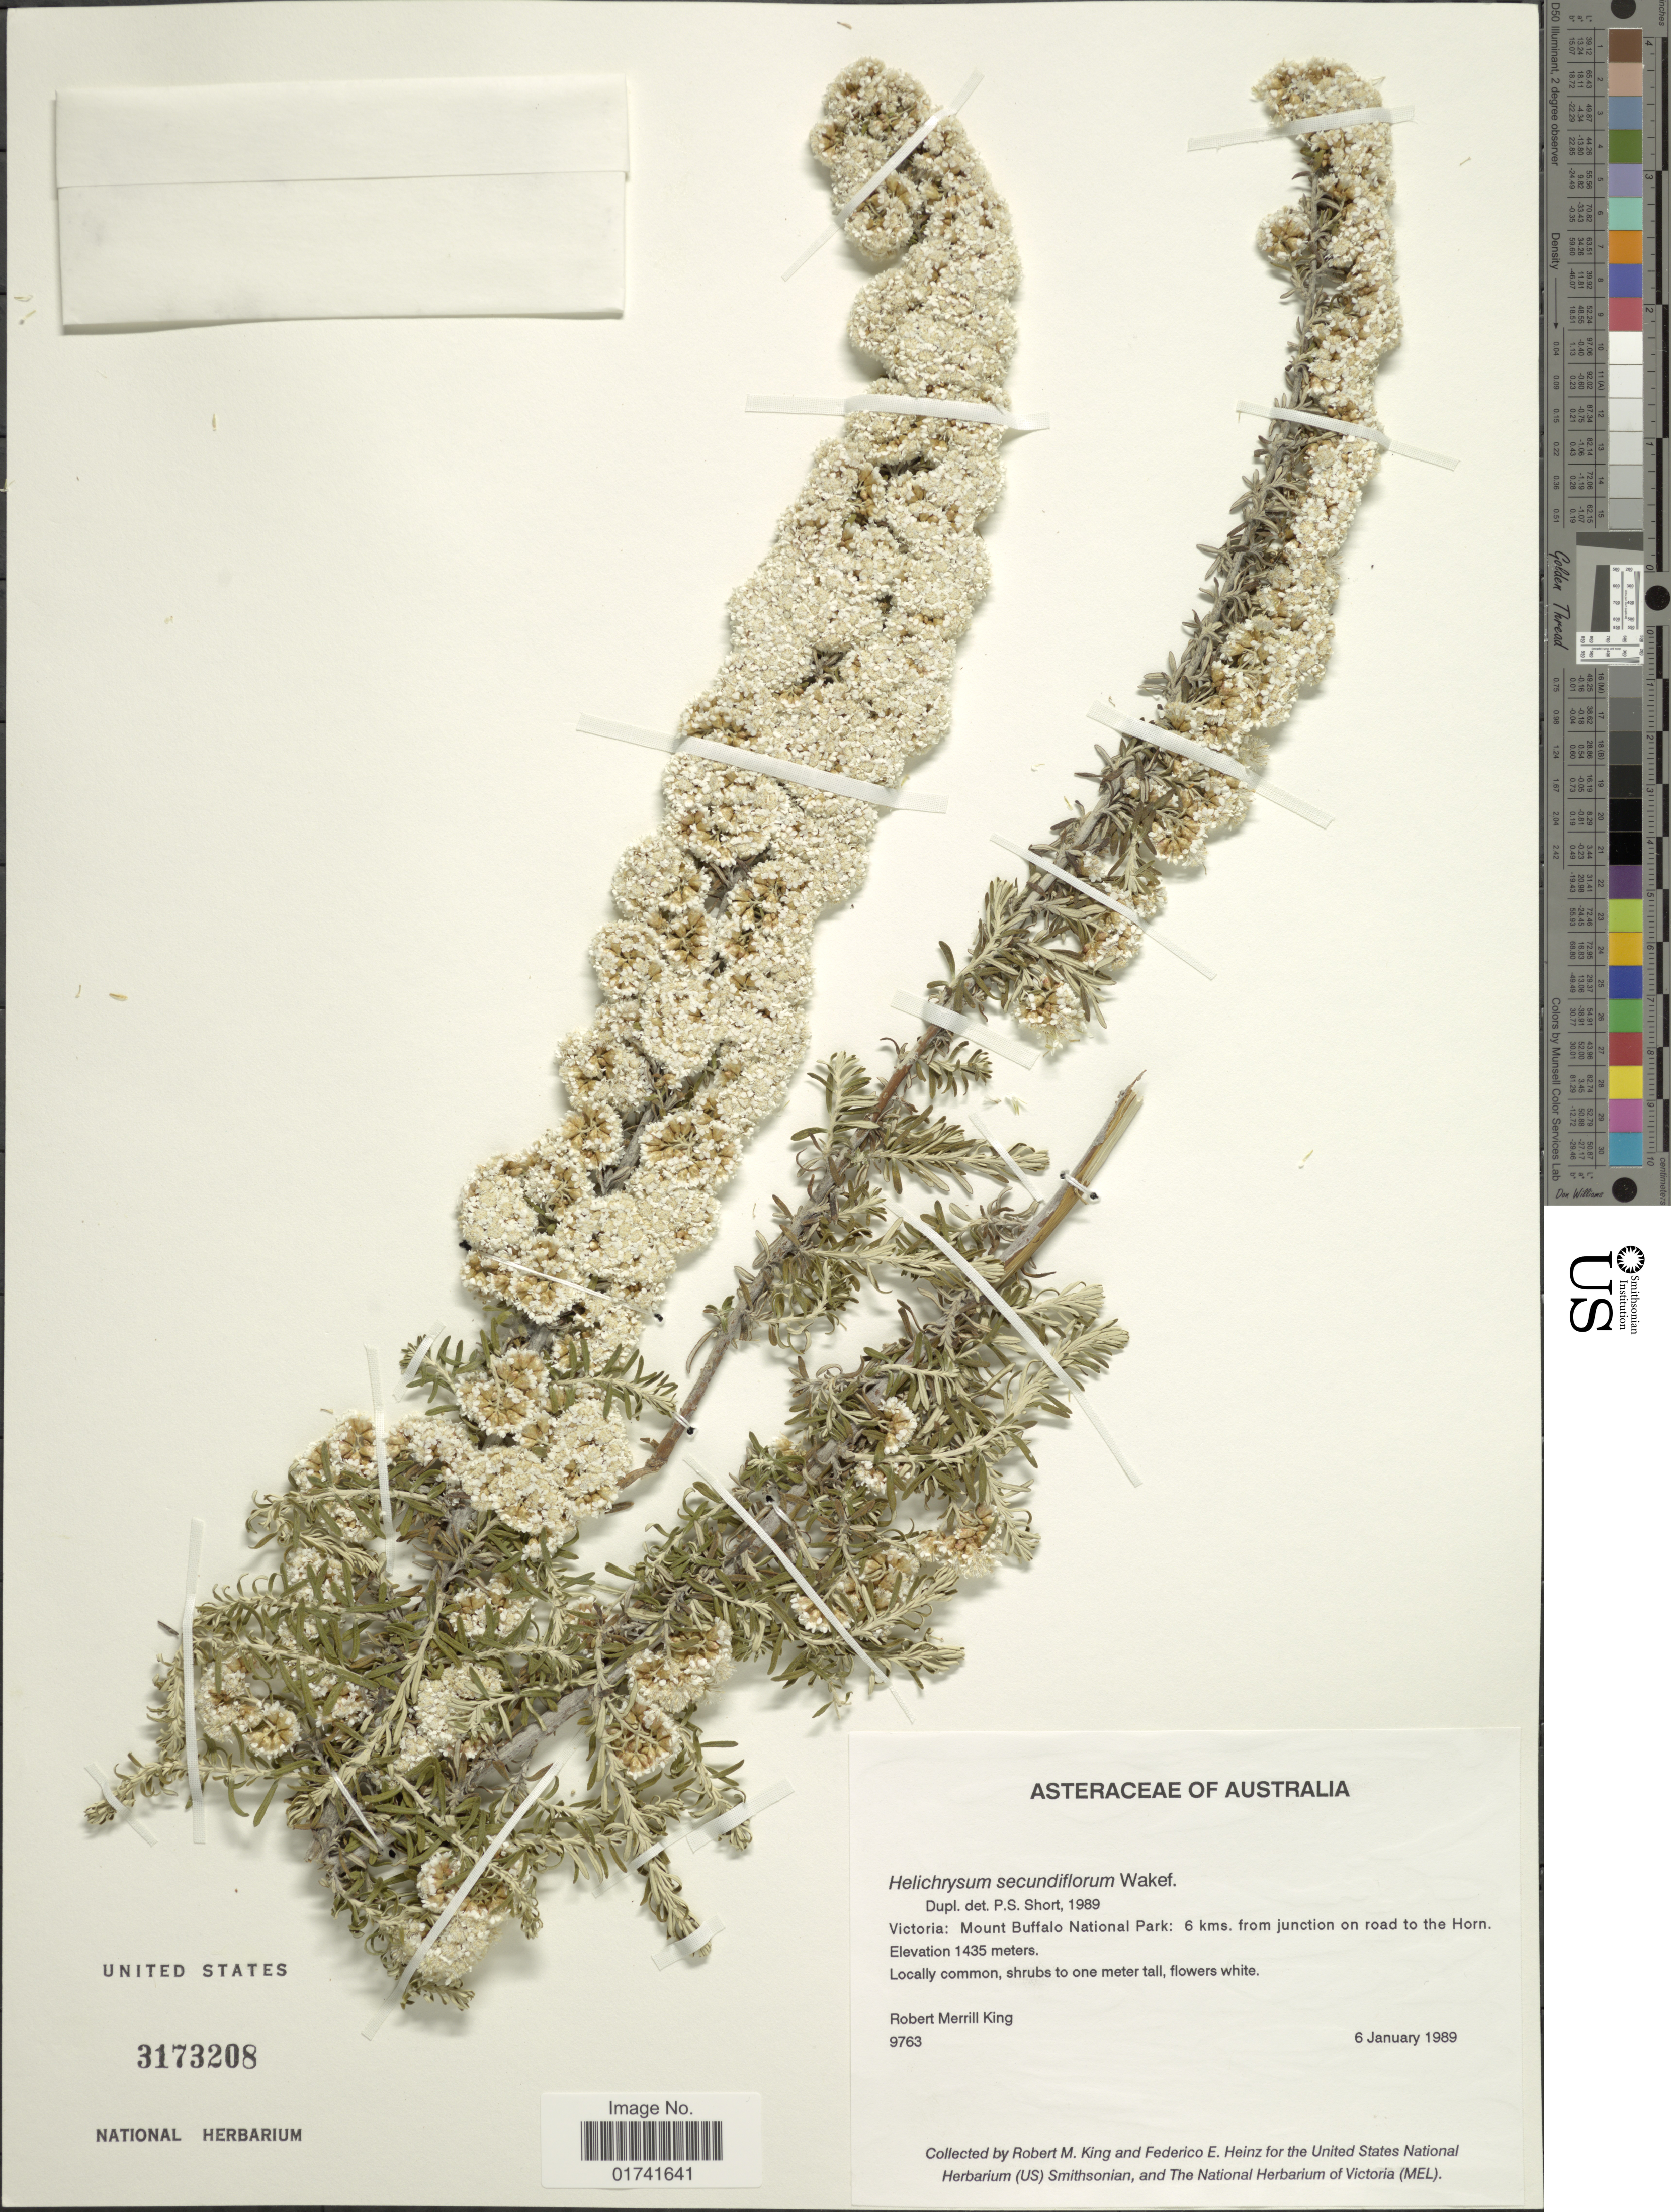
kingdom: Plantae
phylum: Tracheophyta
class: Magnoliopsida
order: Asterales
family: Asteraceae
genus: Ozothamnus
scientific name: Ozothamnus secundiflorus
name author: (N.A. Wakef.) C. Jeffrey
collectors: R. M. King & F. Heinz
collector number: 9763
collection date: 1989-01-06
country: Australia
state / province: Victoria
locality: Victoria: Mount Buffalo National Park: 6 kms kms. from junction on road to the Horn.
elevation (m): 1435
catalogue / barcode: US 3173208